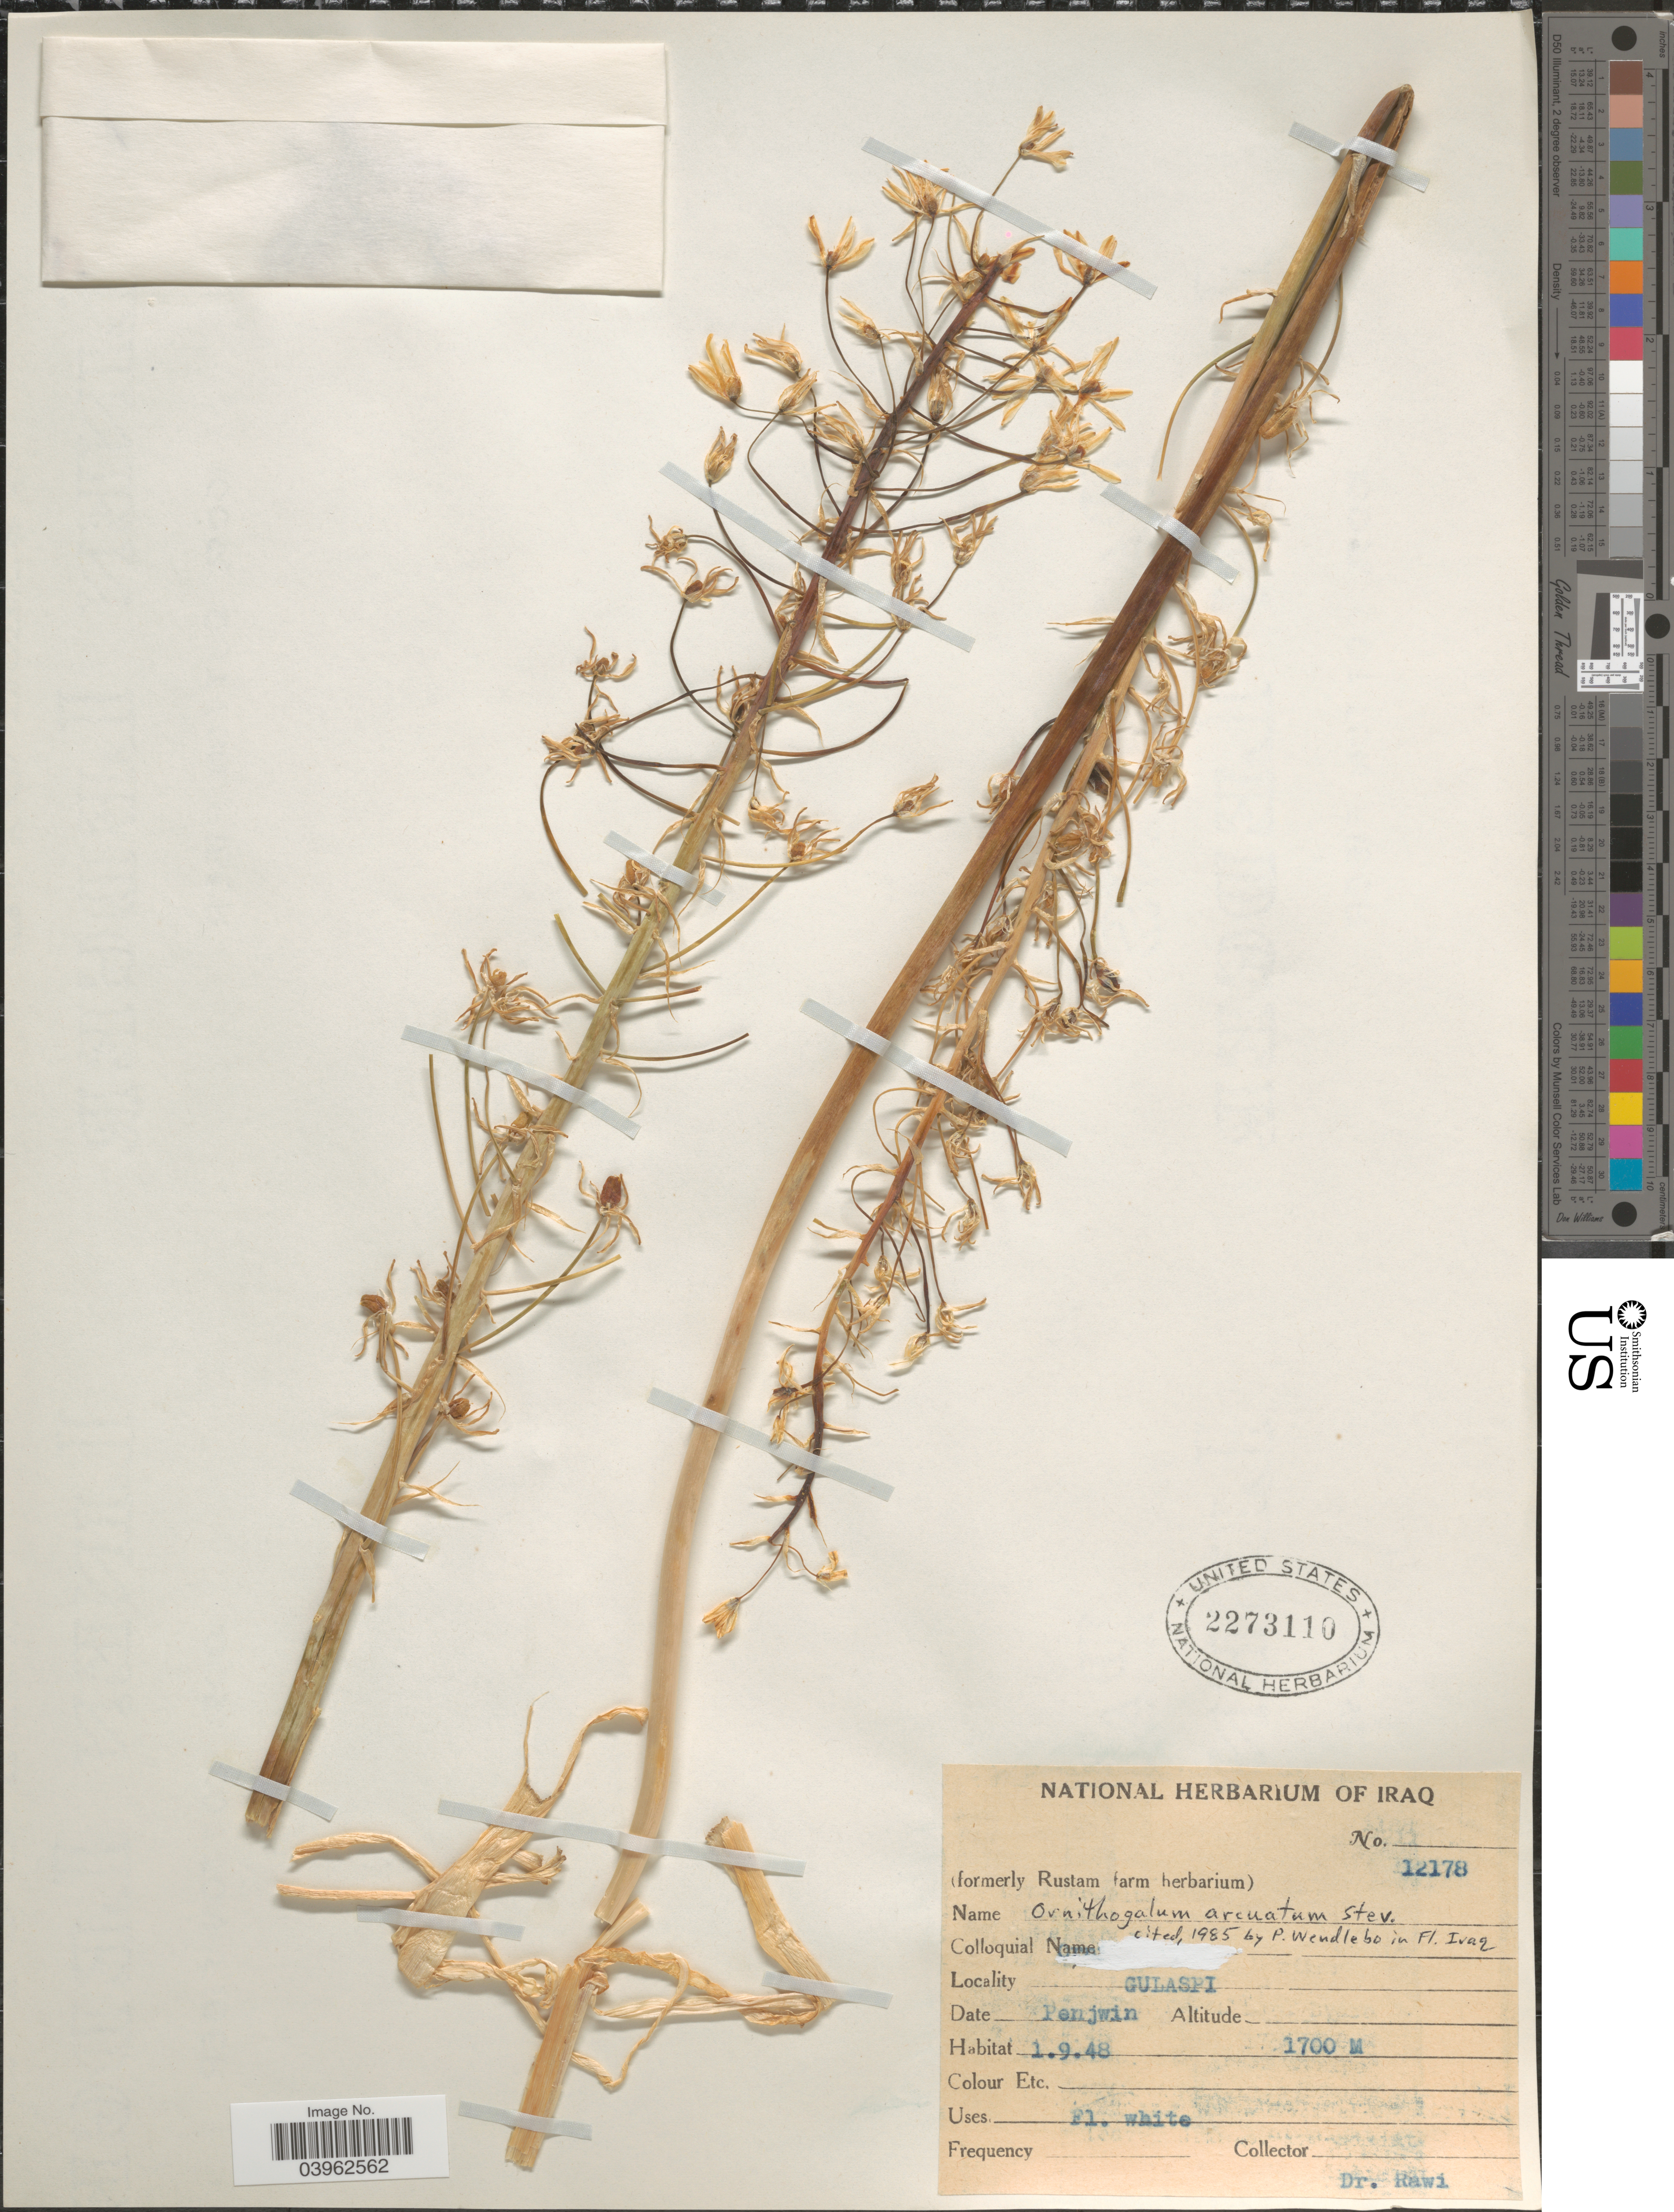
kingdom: Plantae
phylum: Tracheophyta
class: Liliopsida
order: Asparagales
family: Asparagaceae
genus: Ornithogalum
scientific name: Ornithogalum arcuatum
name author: Steven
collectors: -. Rawi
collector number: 12178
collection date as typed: Transcribed d/m/y: 1/9/48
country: Iraq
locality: Penjwin.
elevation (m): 1700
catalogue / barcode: US 2273110